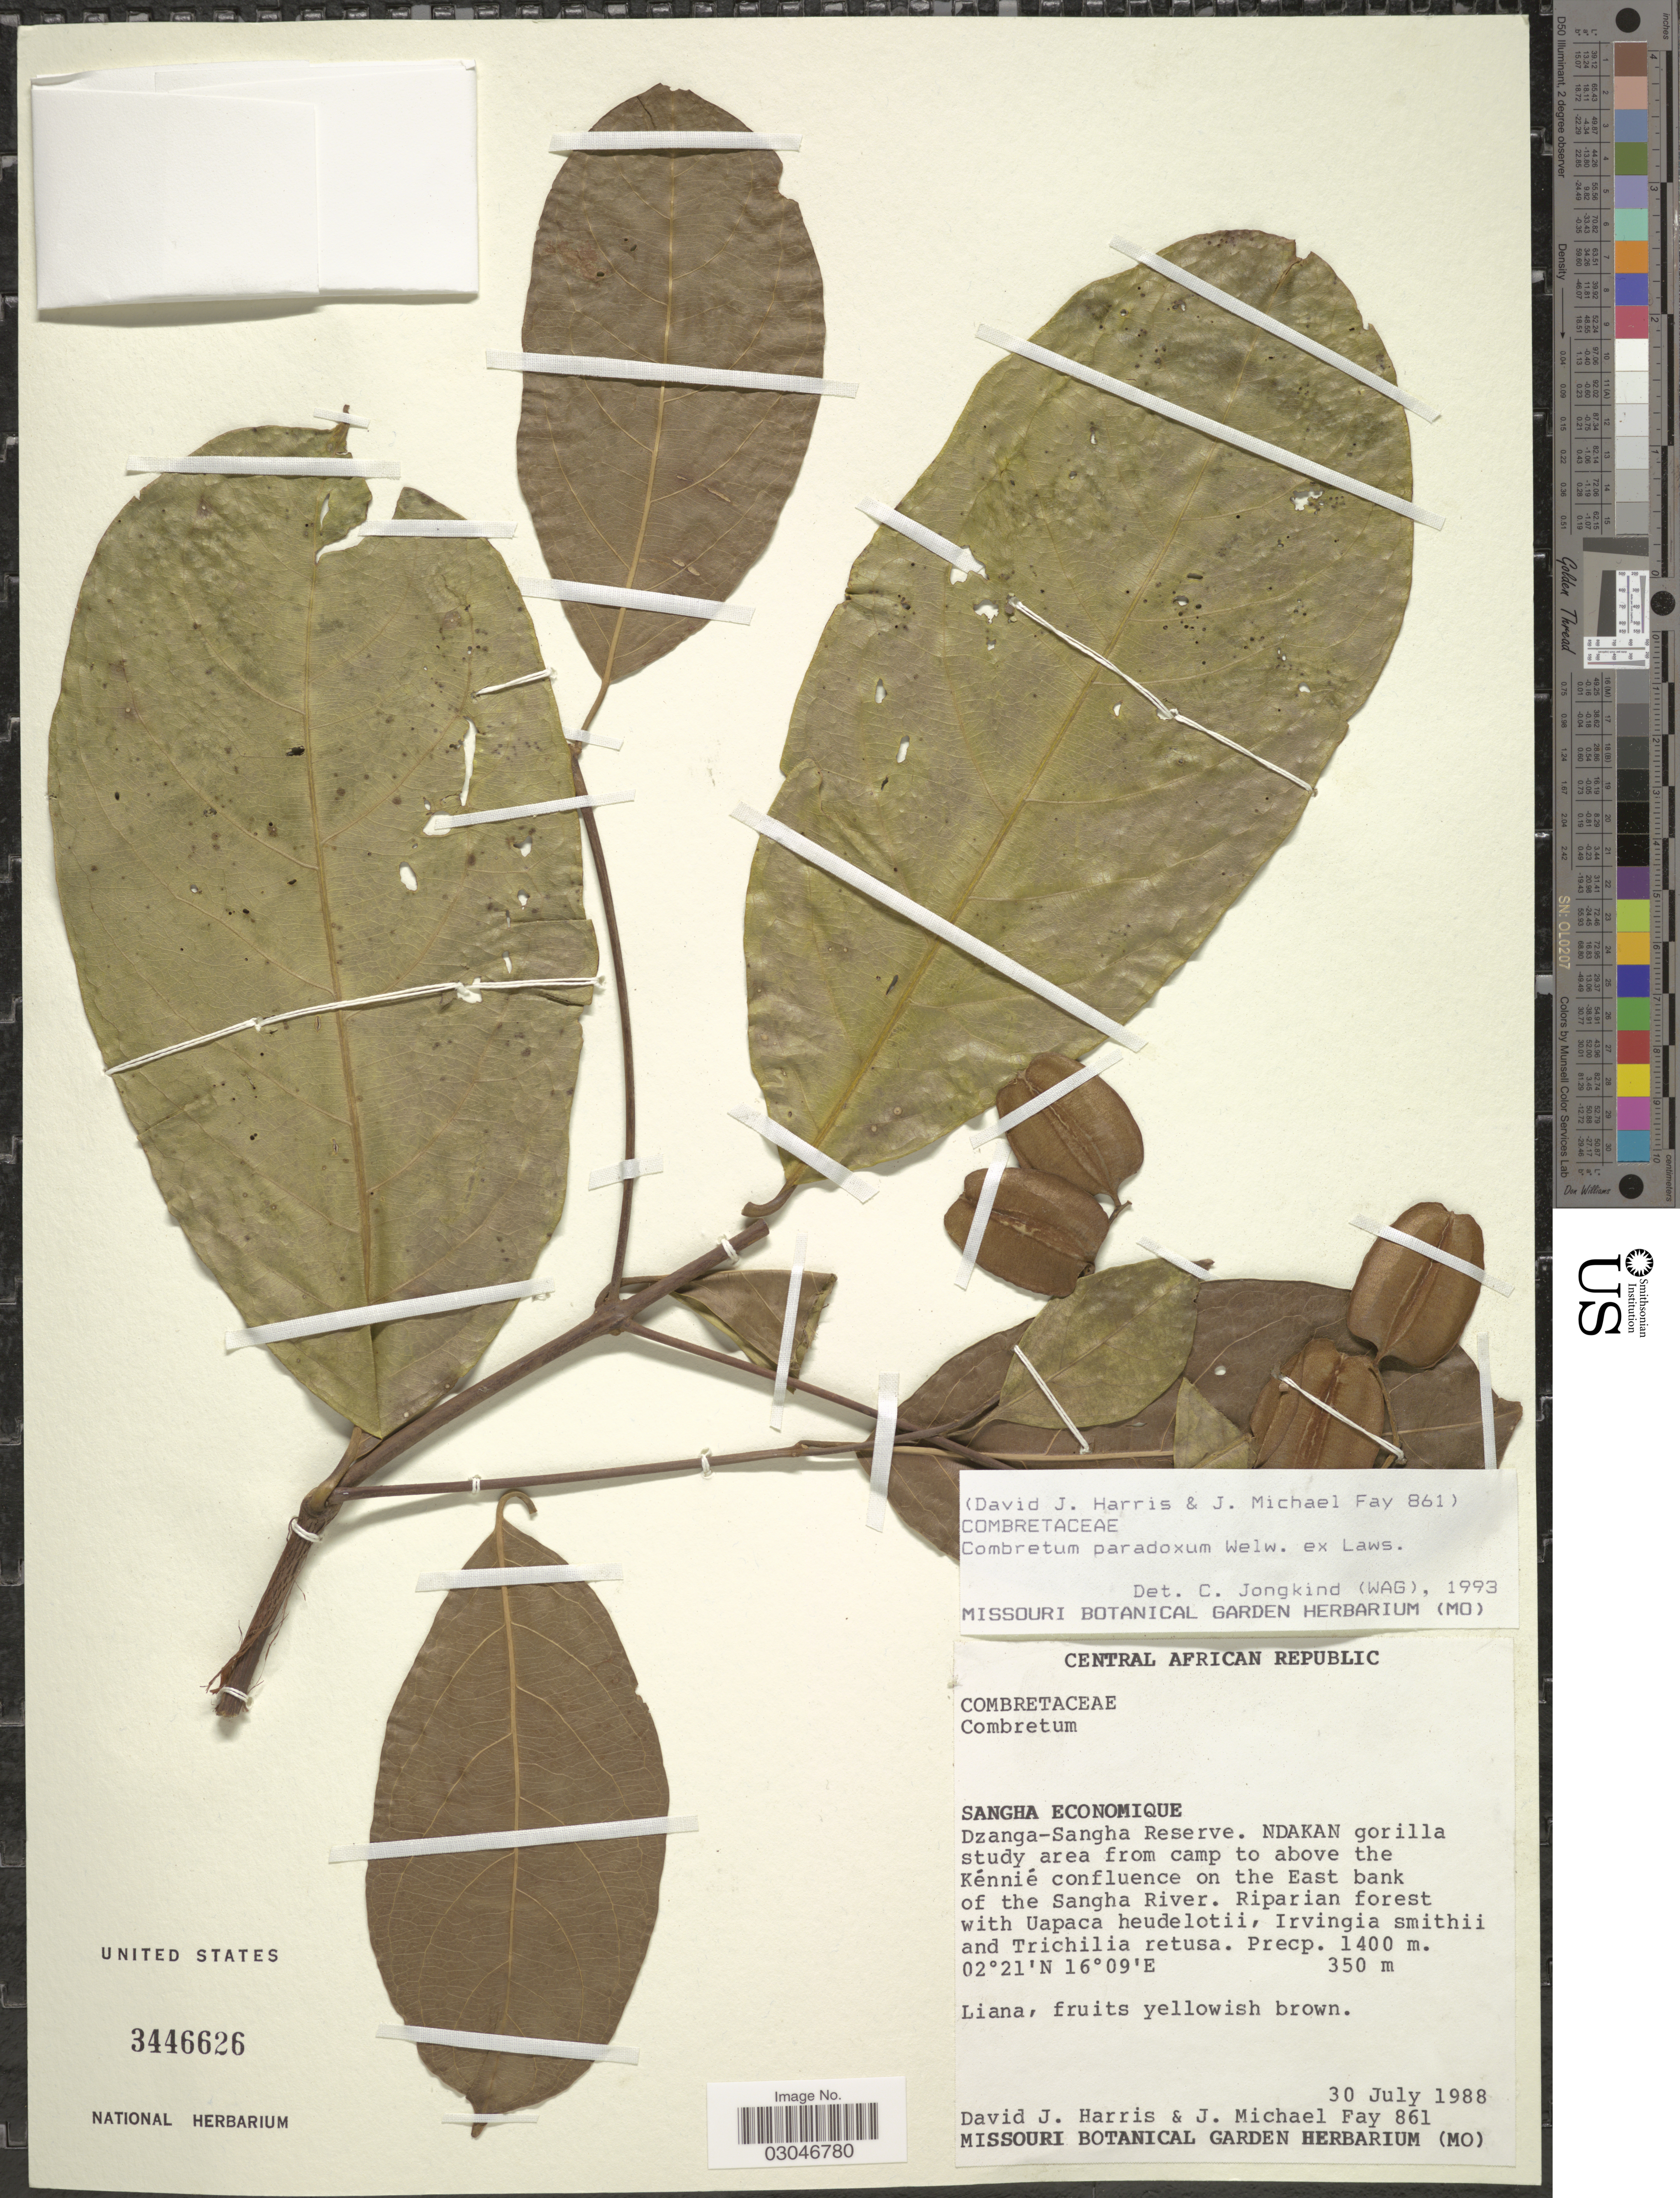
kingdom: Plantae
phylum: Tracheophyta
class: Magnoliopsida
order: Myrtales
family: Combretaceae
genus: Combretum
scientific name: Combretum paradoxum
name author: Welw. ex M.A. Lawson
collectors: D. J. Harris & J. M. Fay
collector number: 861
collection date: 1988-07-30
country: Central African Republic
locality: Sangha Economique. Dzanga-Sangha Reserve. Ndakan gorilla study area from camp to above the Kénnié confluence on the East bank of the Sangha River.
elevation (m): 350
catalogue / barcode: US 3446626